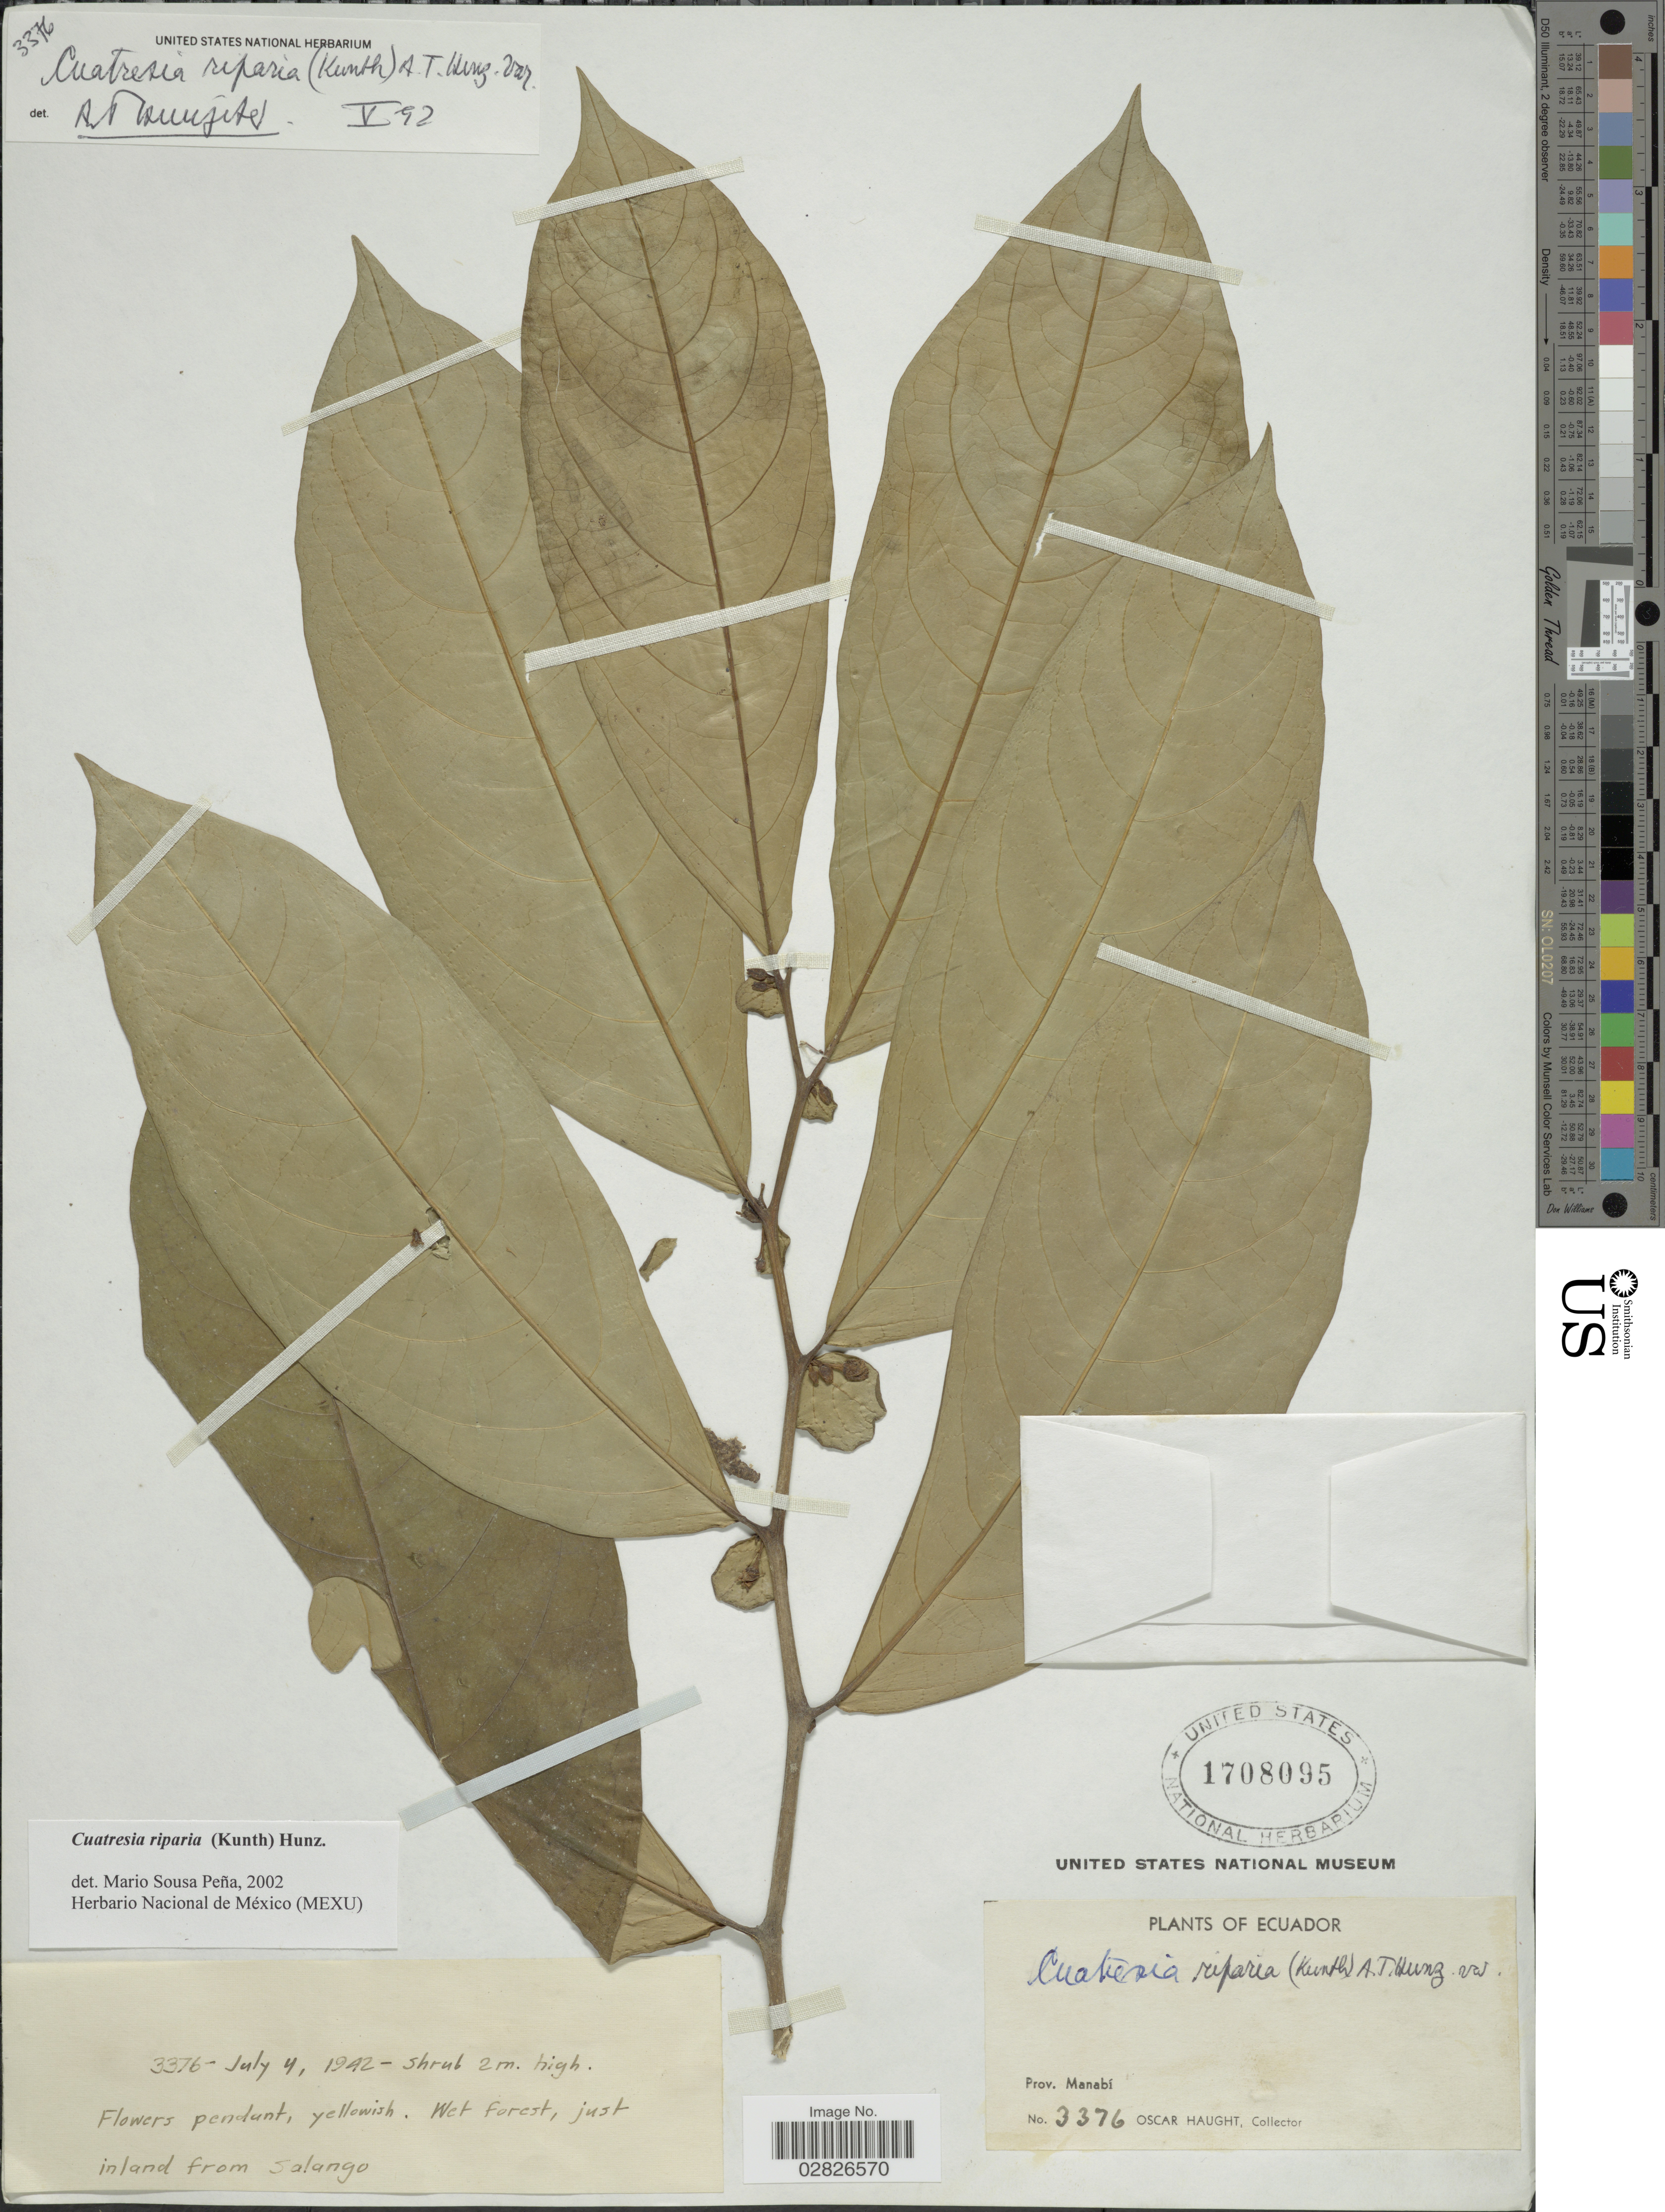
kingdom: Plantae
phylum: Tracheophyta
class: Magnoliopsida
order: Solanales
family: Solanaceae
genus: Cuatresia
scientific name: Cuatresia riparia var. riparia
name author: (Kunth) Hunz.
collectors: O. L. Haught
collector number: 3376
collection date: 1942-07-04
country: Ecuador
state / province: Manabí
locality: Wet forest, just inland from Salango.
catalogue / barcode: US 1708095